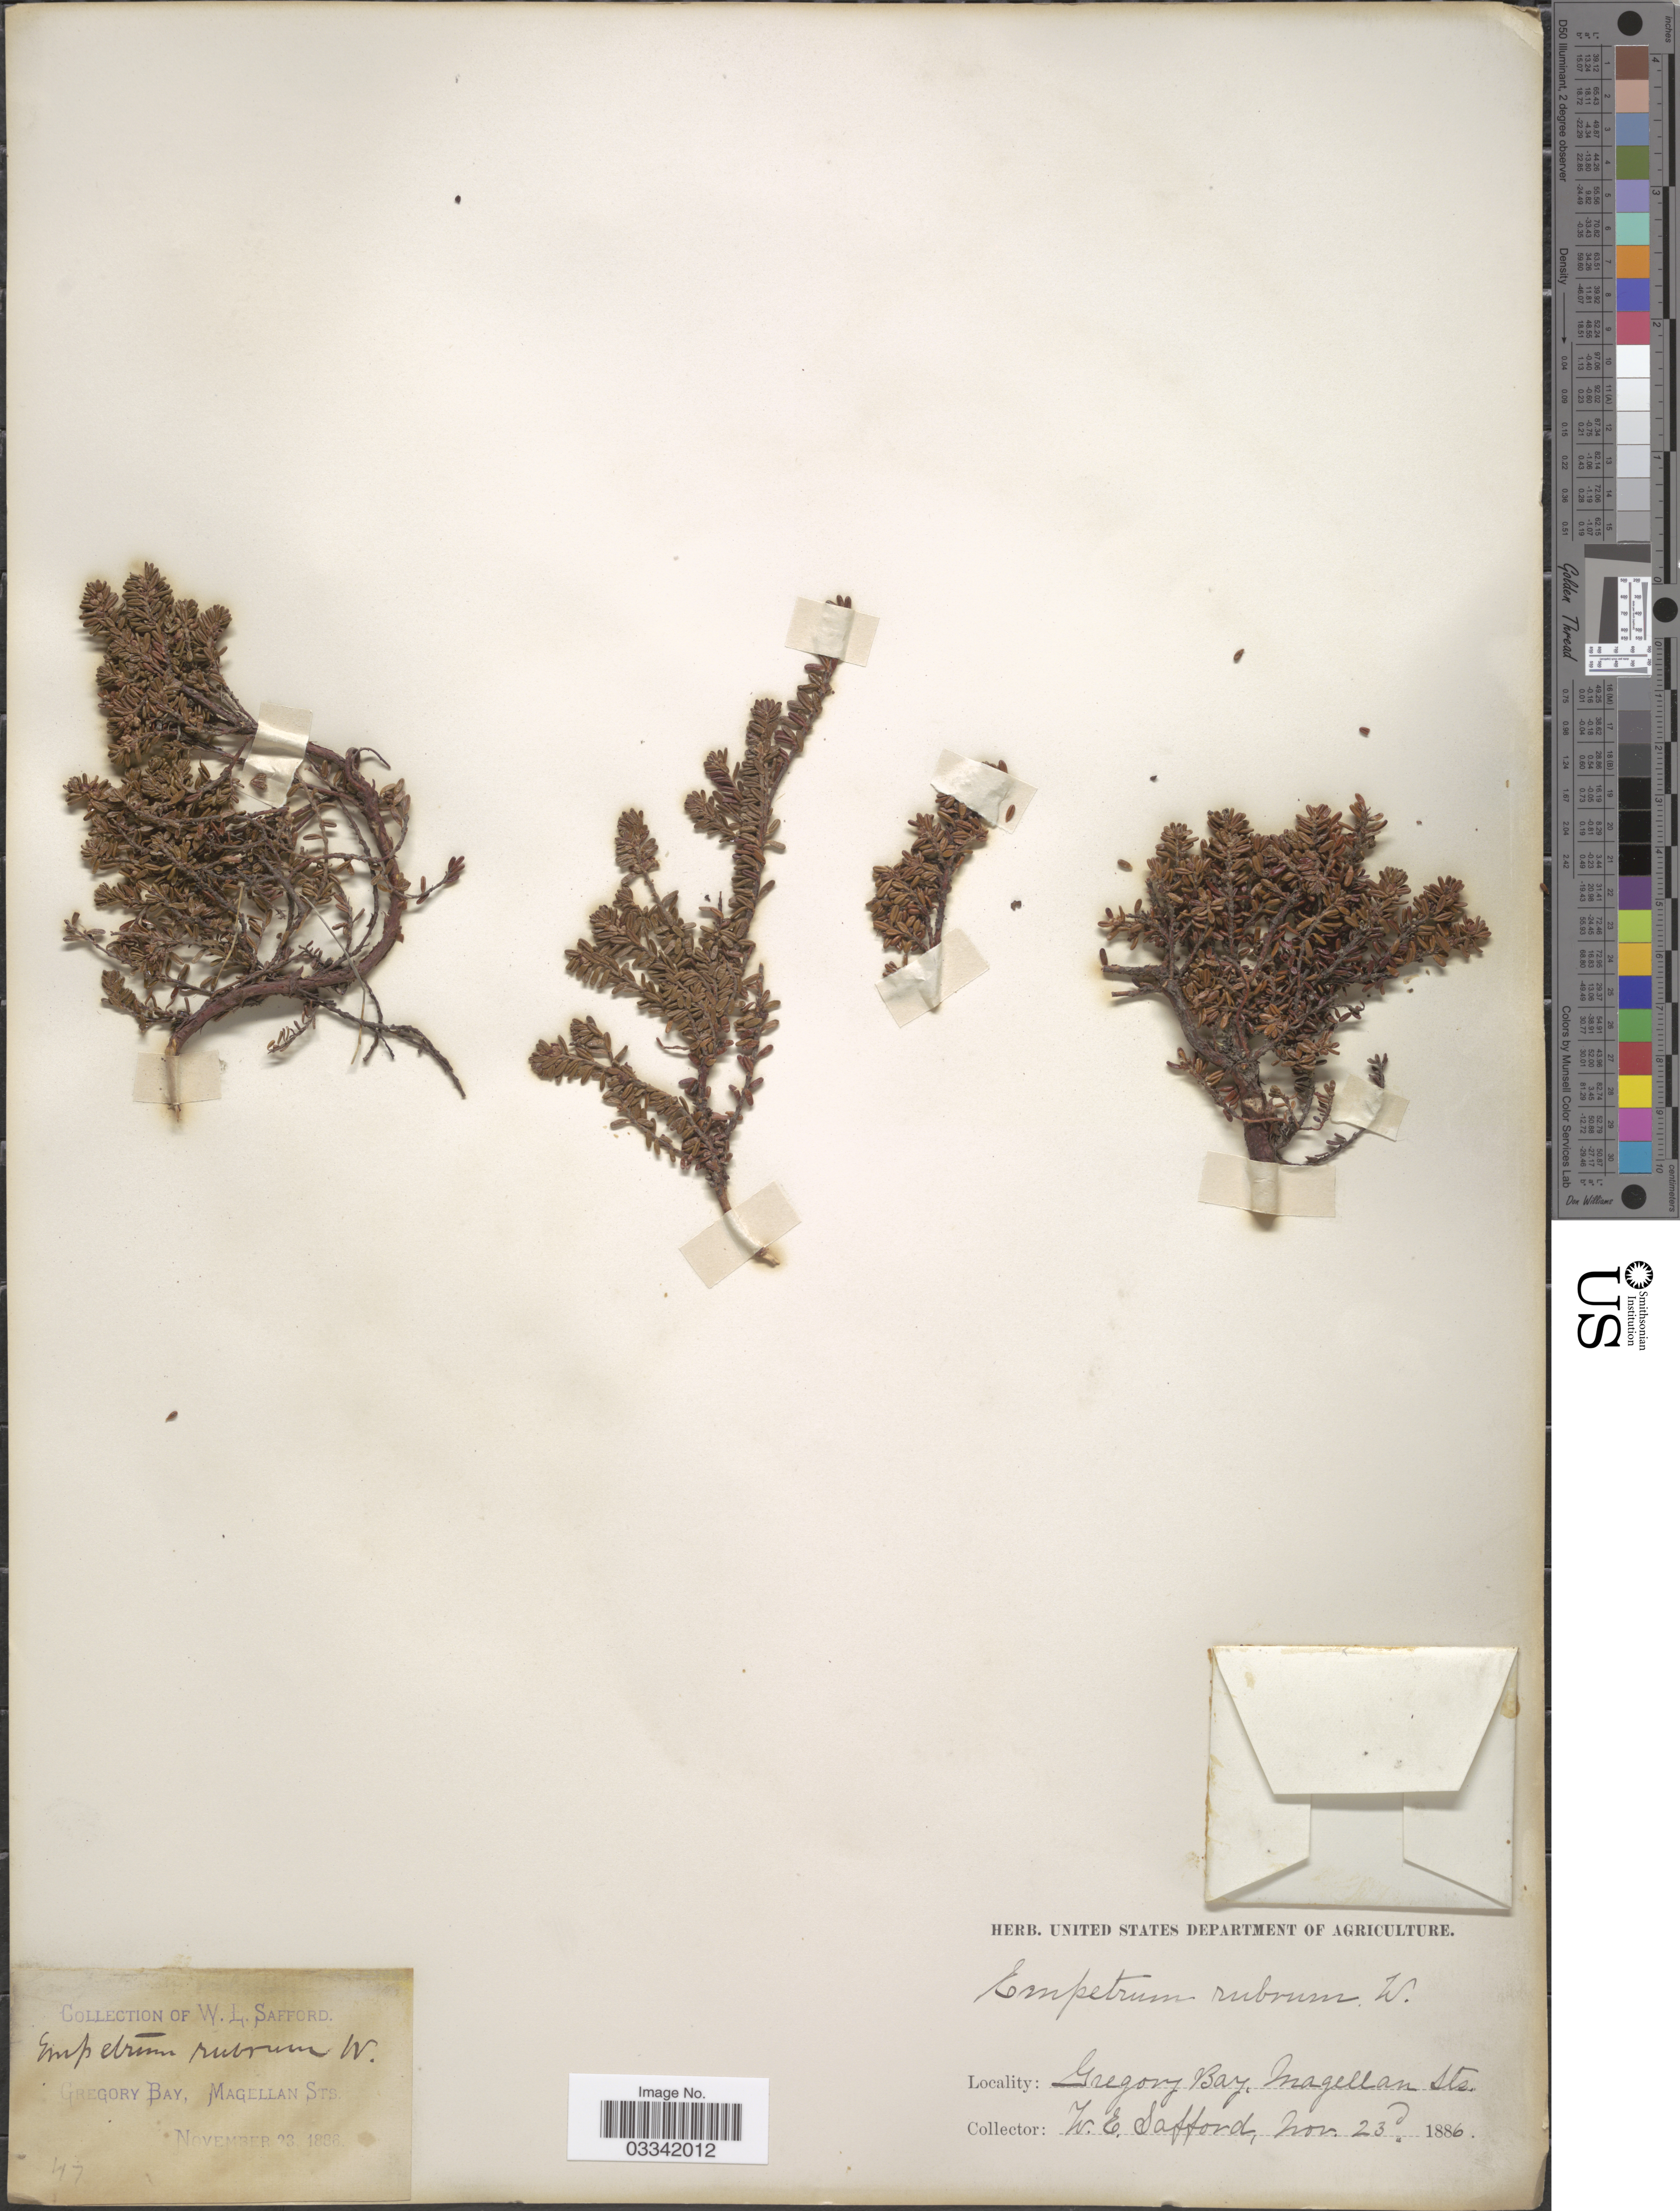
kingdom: Plantae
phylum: Tracheophyta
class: Magnoliopsida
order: Ericales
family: Ericaceae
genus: Empetrum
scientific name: Empetrum rubrum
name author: Vahl ex Willd.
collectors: W. E. Safford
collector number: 47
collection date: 1886-11-23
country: Chile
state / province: Magallanes y de la Antártica Chilena (XII)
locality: Gregory Bay, Magellan Sts.